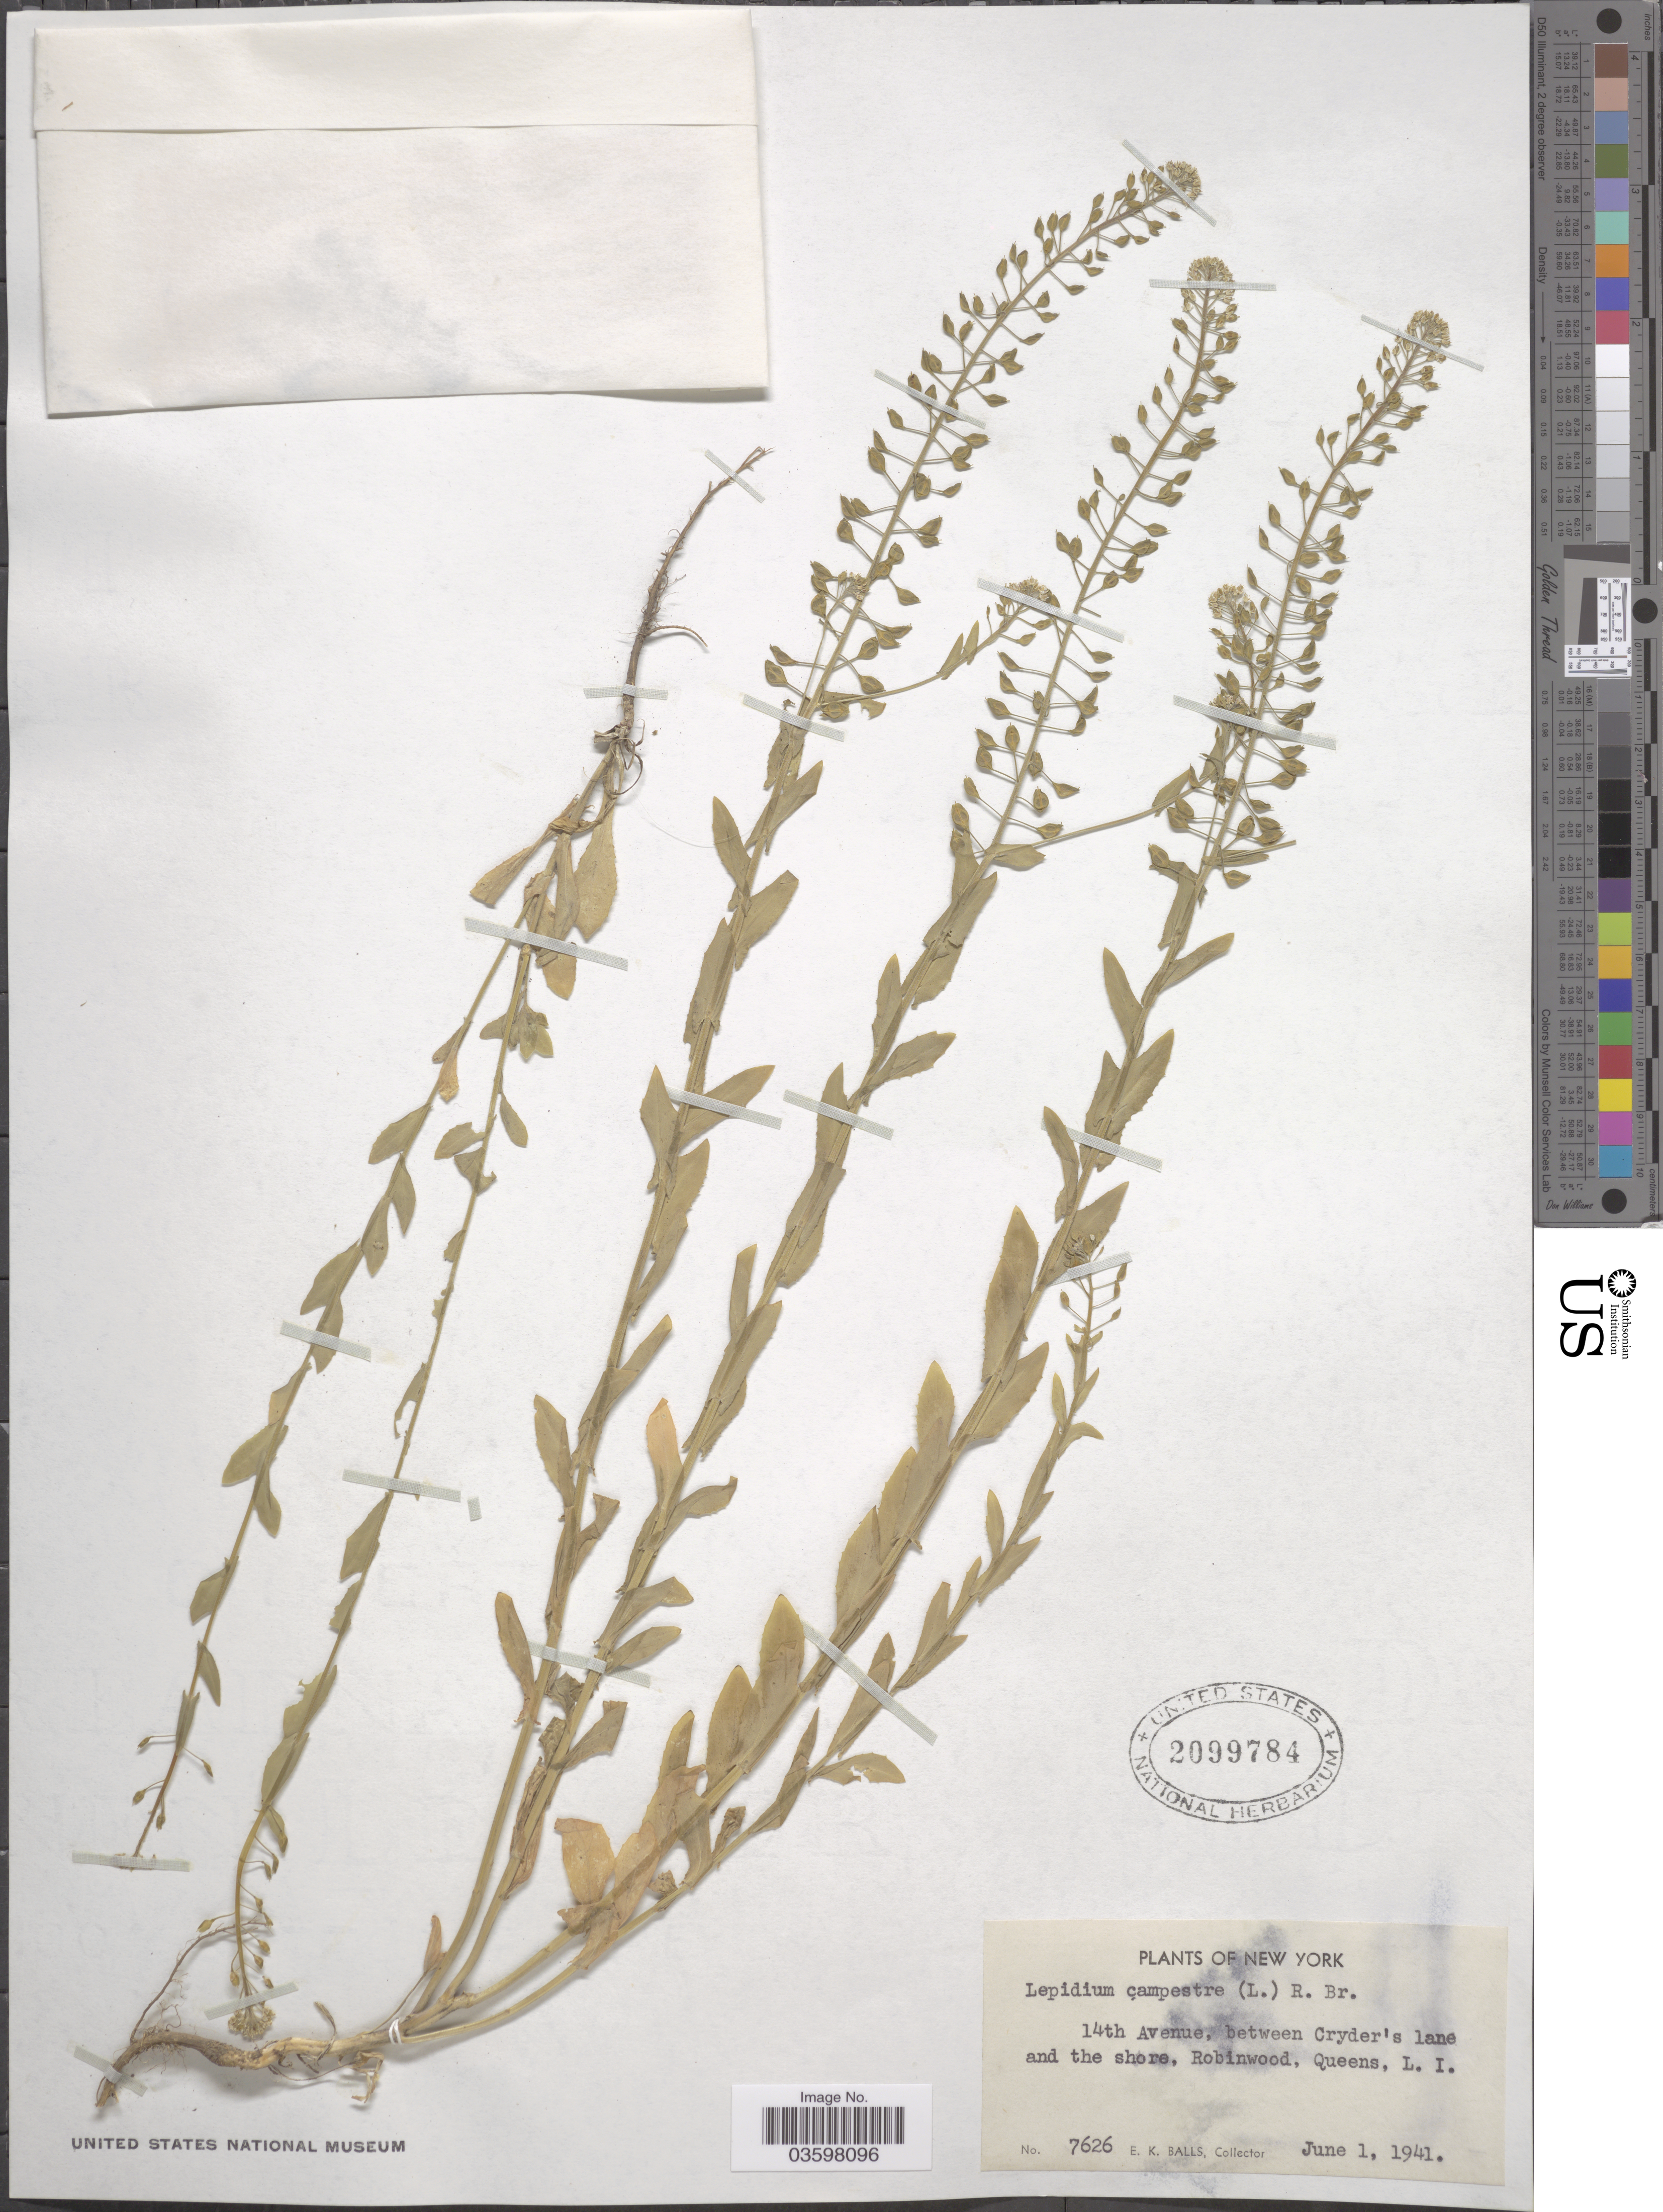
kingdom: Plantae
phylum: Tracheophyta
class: Magnoliopsida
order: Brassicales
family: Brassicaceae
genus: Lepidium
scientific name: Lepidium campestre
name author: (L.) W.T. Aiton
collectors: E. K. Balls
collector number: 7626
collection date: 1941-06-01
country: United States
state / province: New York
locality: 14th Avenue, between Cryder's lane and the shore, Robinwood, Queens, L. I.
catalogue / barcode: US 2099784